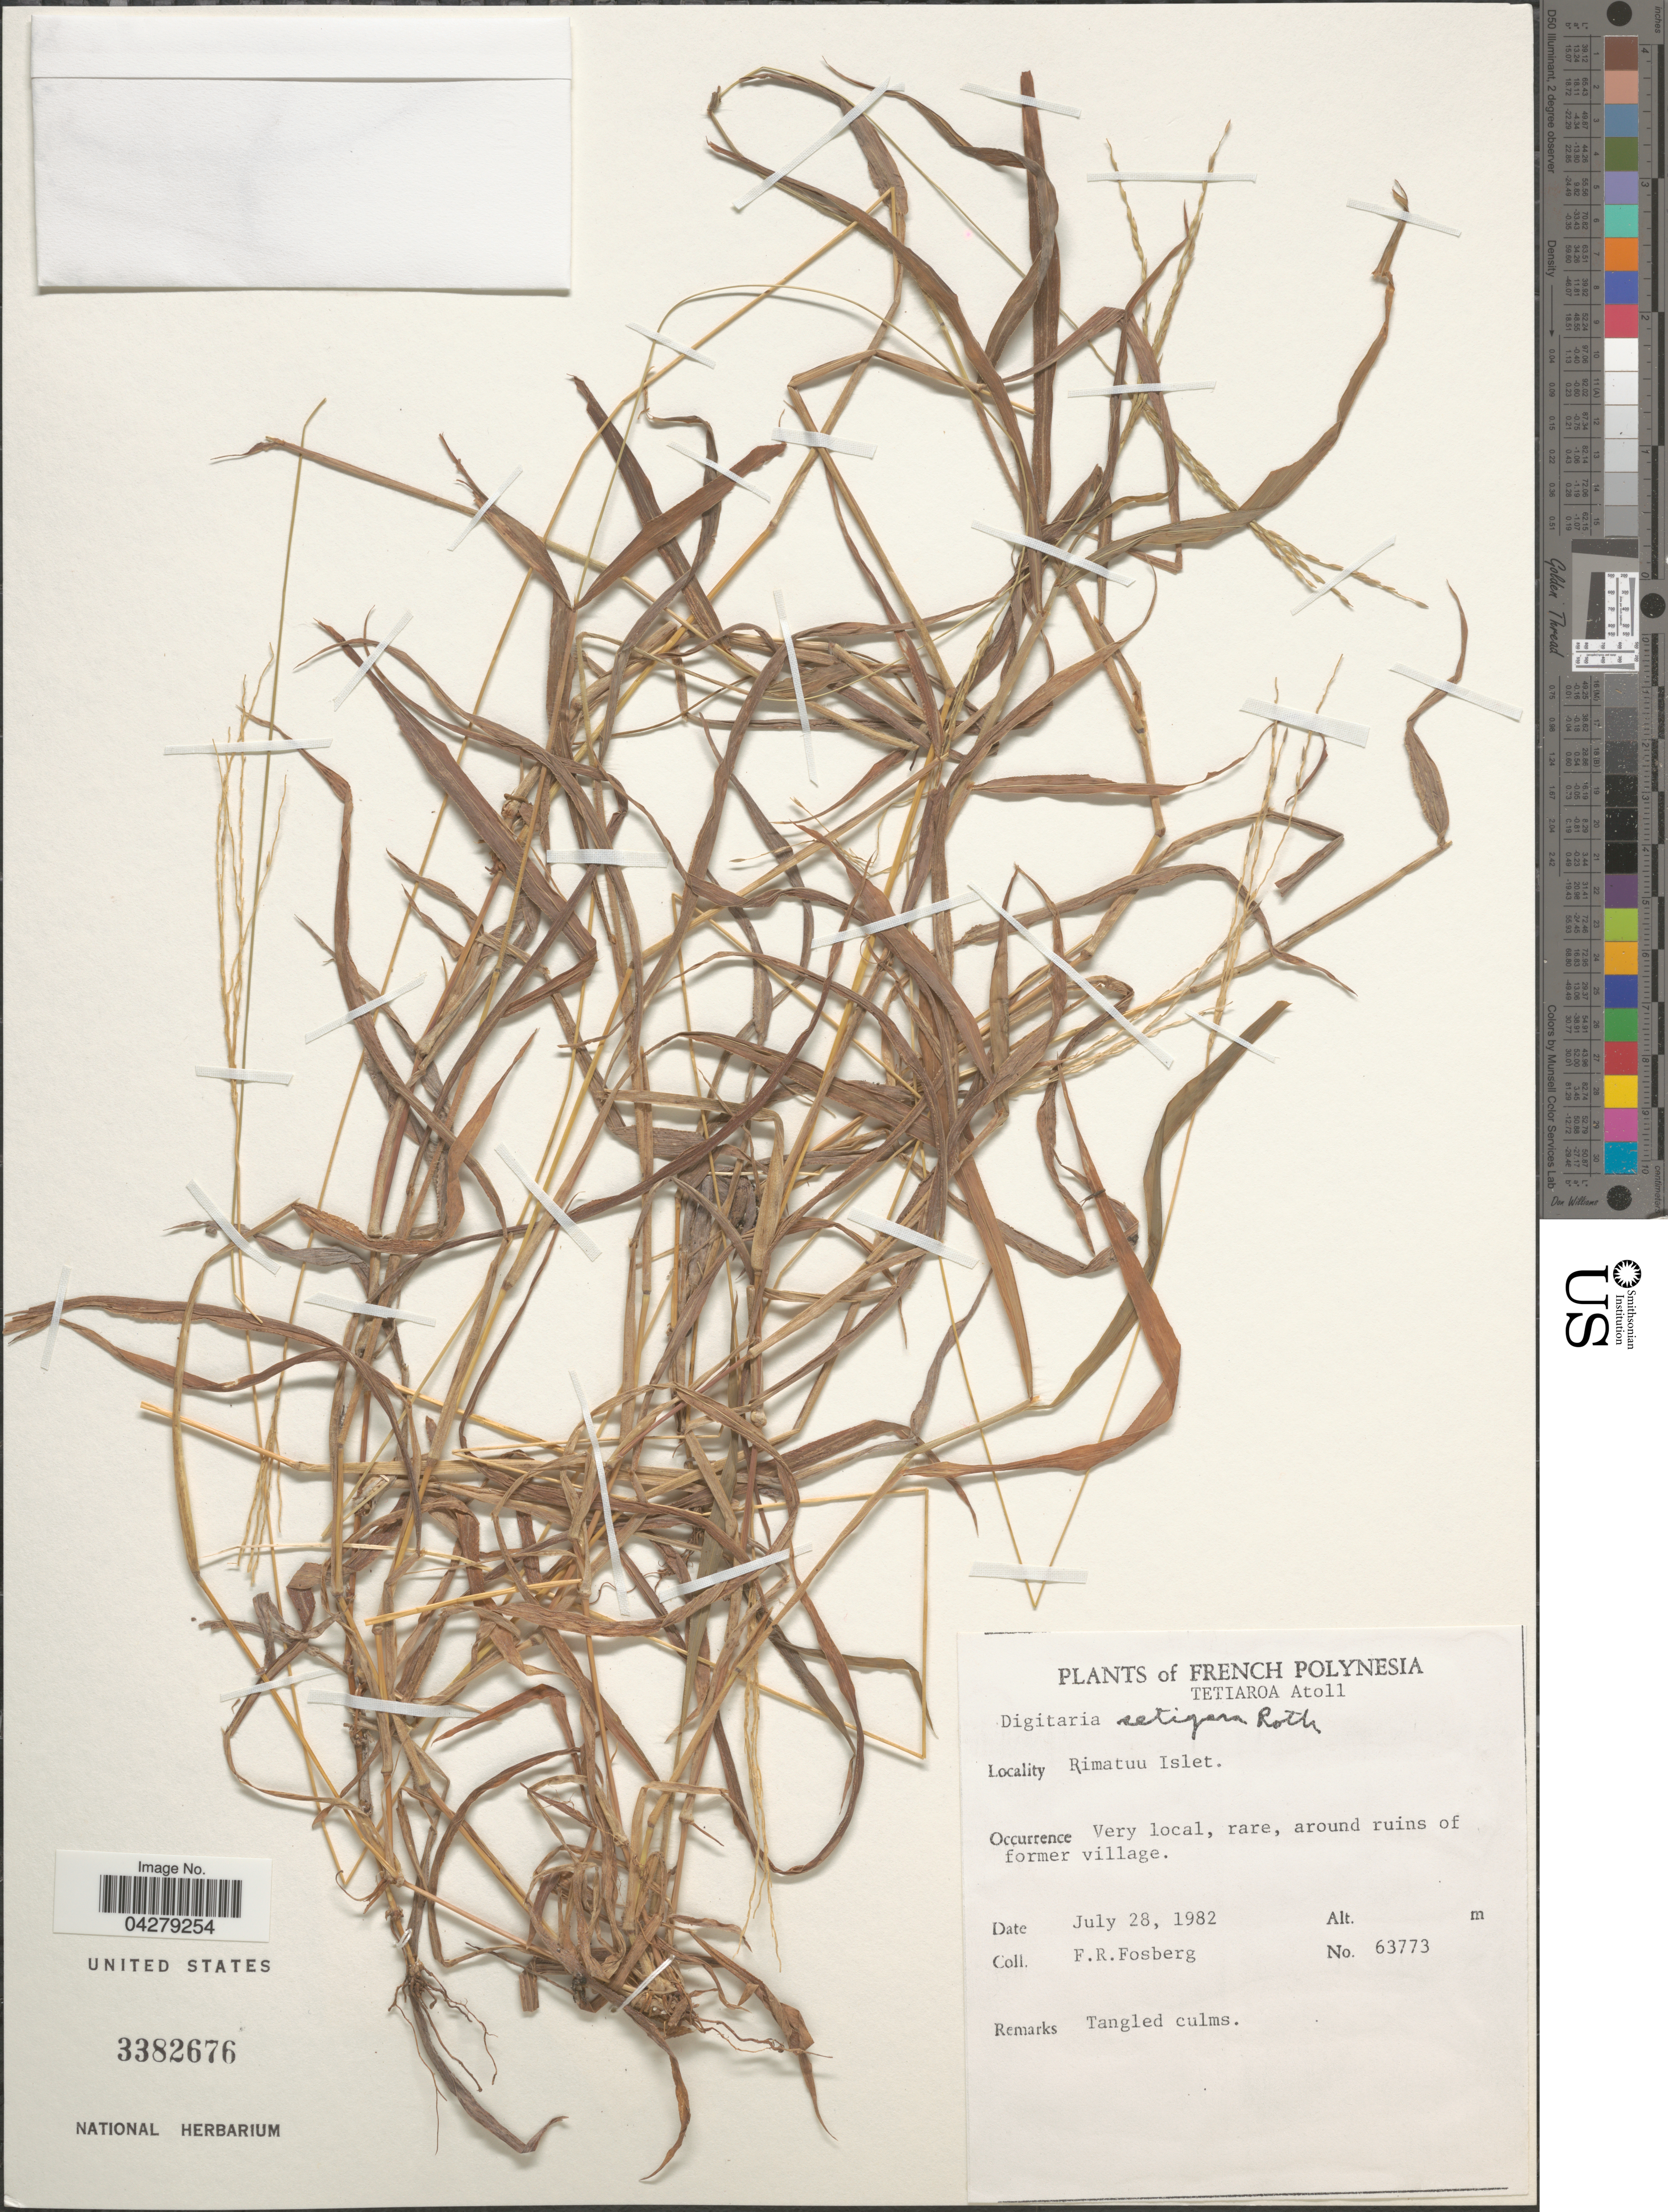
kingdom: Plantae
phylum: Tracheophyta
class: Liliopsida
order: Poales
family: Poaceae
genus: Digitaria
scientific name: Digitaria setigera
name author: Roth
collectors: F. R. Fosberg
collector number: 63773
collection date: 1982-07-28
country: French Polynesia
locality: Tetiaroa Atoll. Rimatuu Islet.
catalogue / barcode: US 3382676